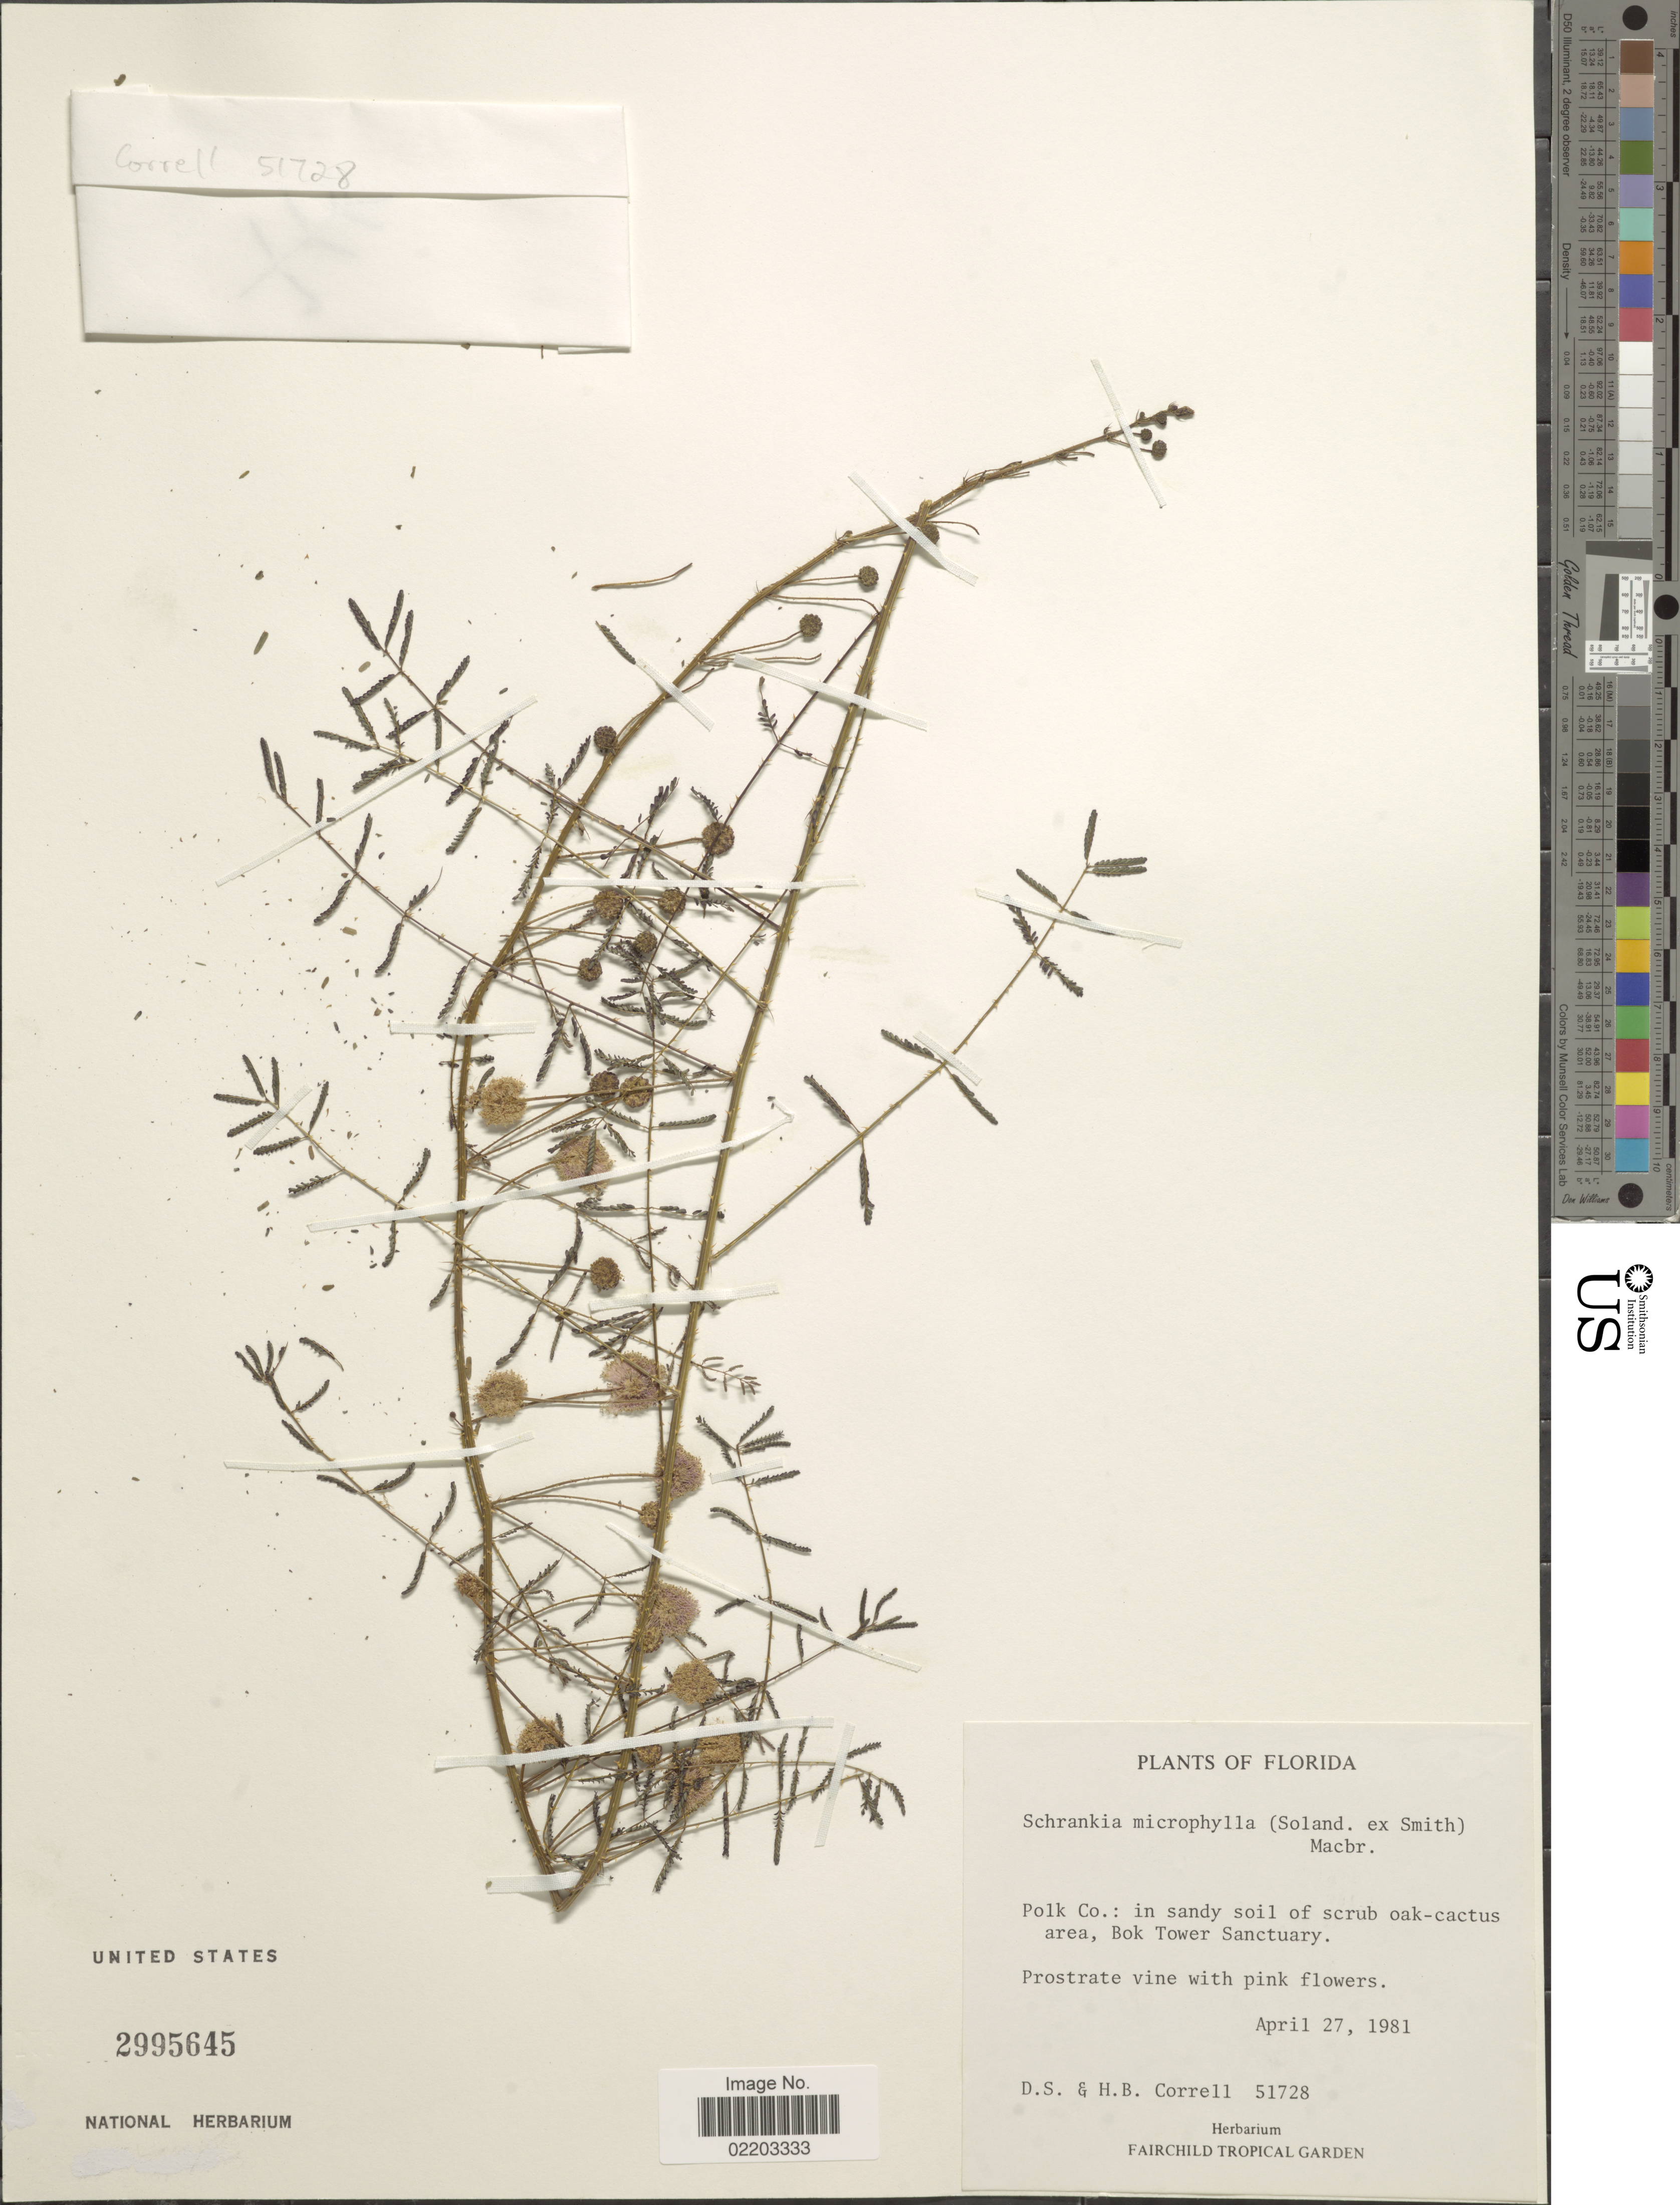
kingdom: Plantae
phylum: Tracheophyta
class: Magnoliopsida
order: Fabales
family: Fabaceae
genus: Mimosa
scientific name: Mimosa microphylla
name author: Dryand.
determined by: Strong, M. T., (US), Smithsonian Institution - National Museum of Natural History (UNITED STATES)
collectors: D. S. Correll & H. Correll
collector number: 51728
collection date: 1981-04-27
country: United States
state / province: Florida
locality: Polk Co.: in sandy soil of scrub oak-cactus area, Bok Tower Sanctuary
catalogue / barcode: US 2995645